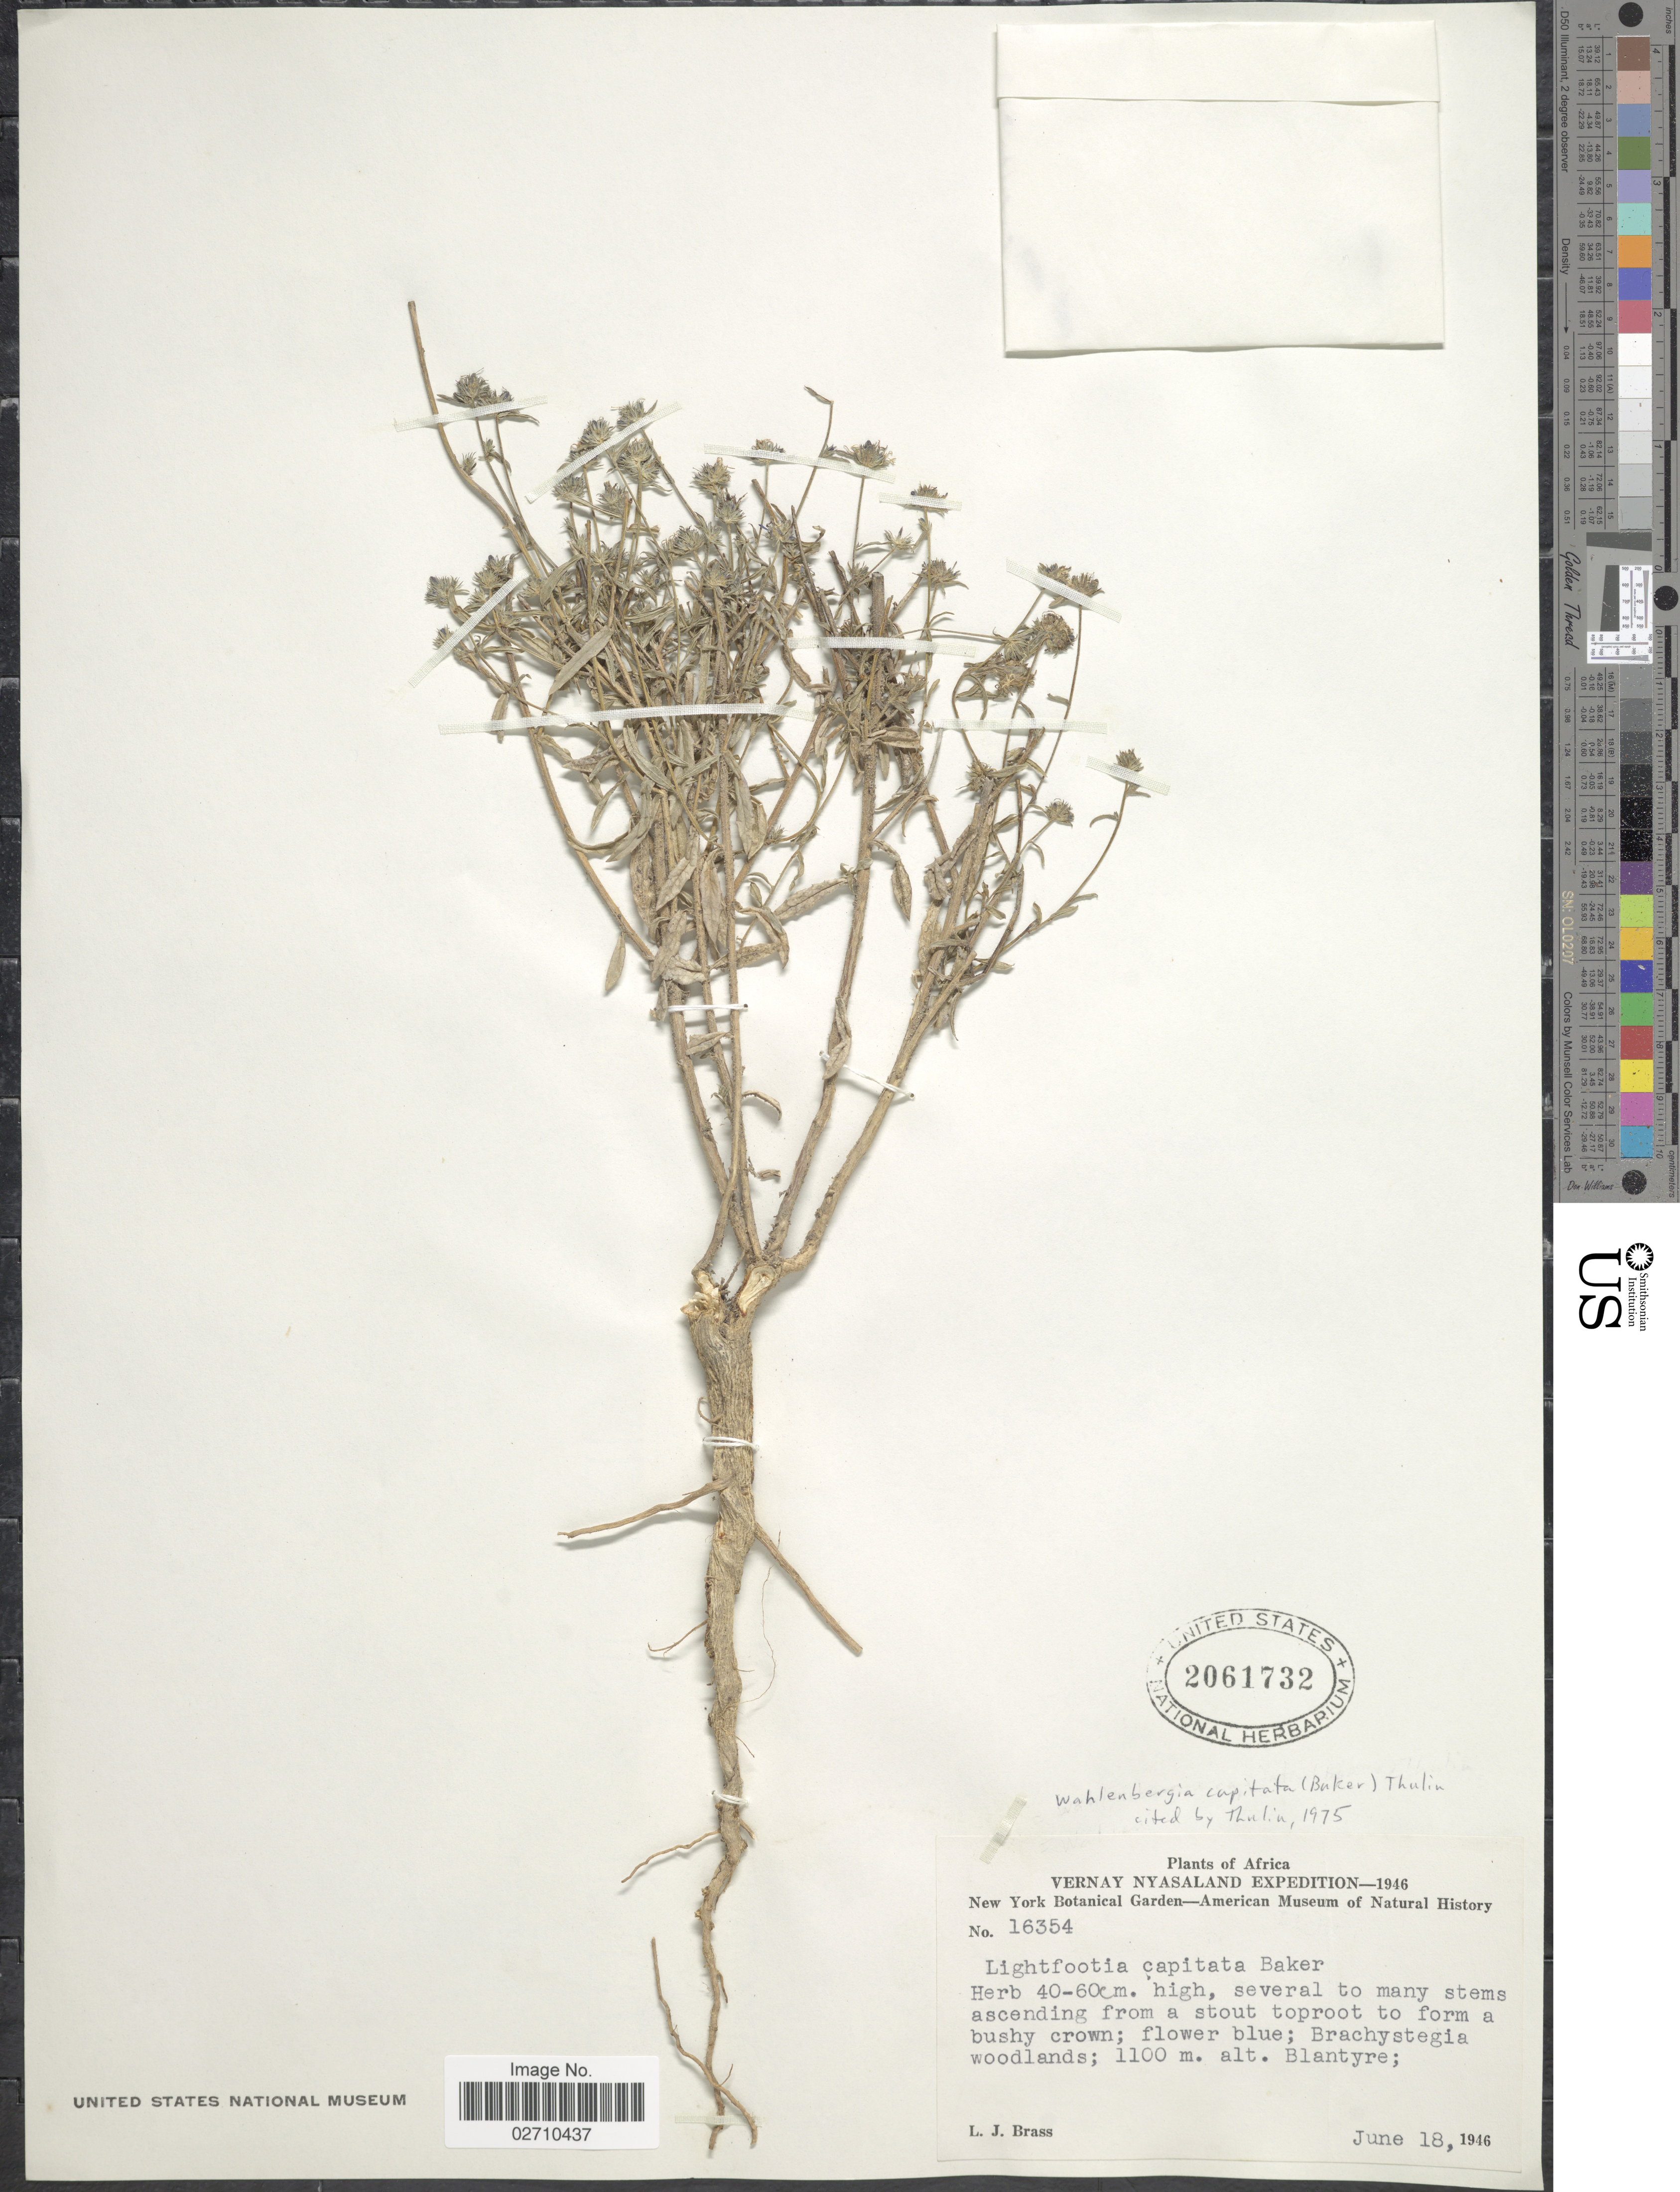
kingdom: Plantae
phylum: Tracheophyta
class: Magnoliopsida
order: Asterales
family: Campanulaceae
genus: Wahlenbergia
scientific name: Wahlenbergia capitata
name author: (Baker) Thulin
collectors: L. J. Brass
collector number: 16354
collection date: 1946-06-18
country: Malawi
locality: Vernay Nyasaland. Blantyre.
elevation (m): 1100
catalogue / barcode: US 2061732